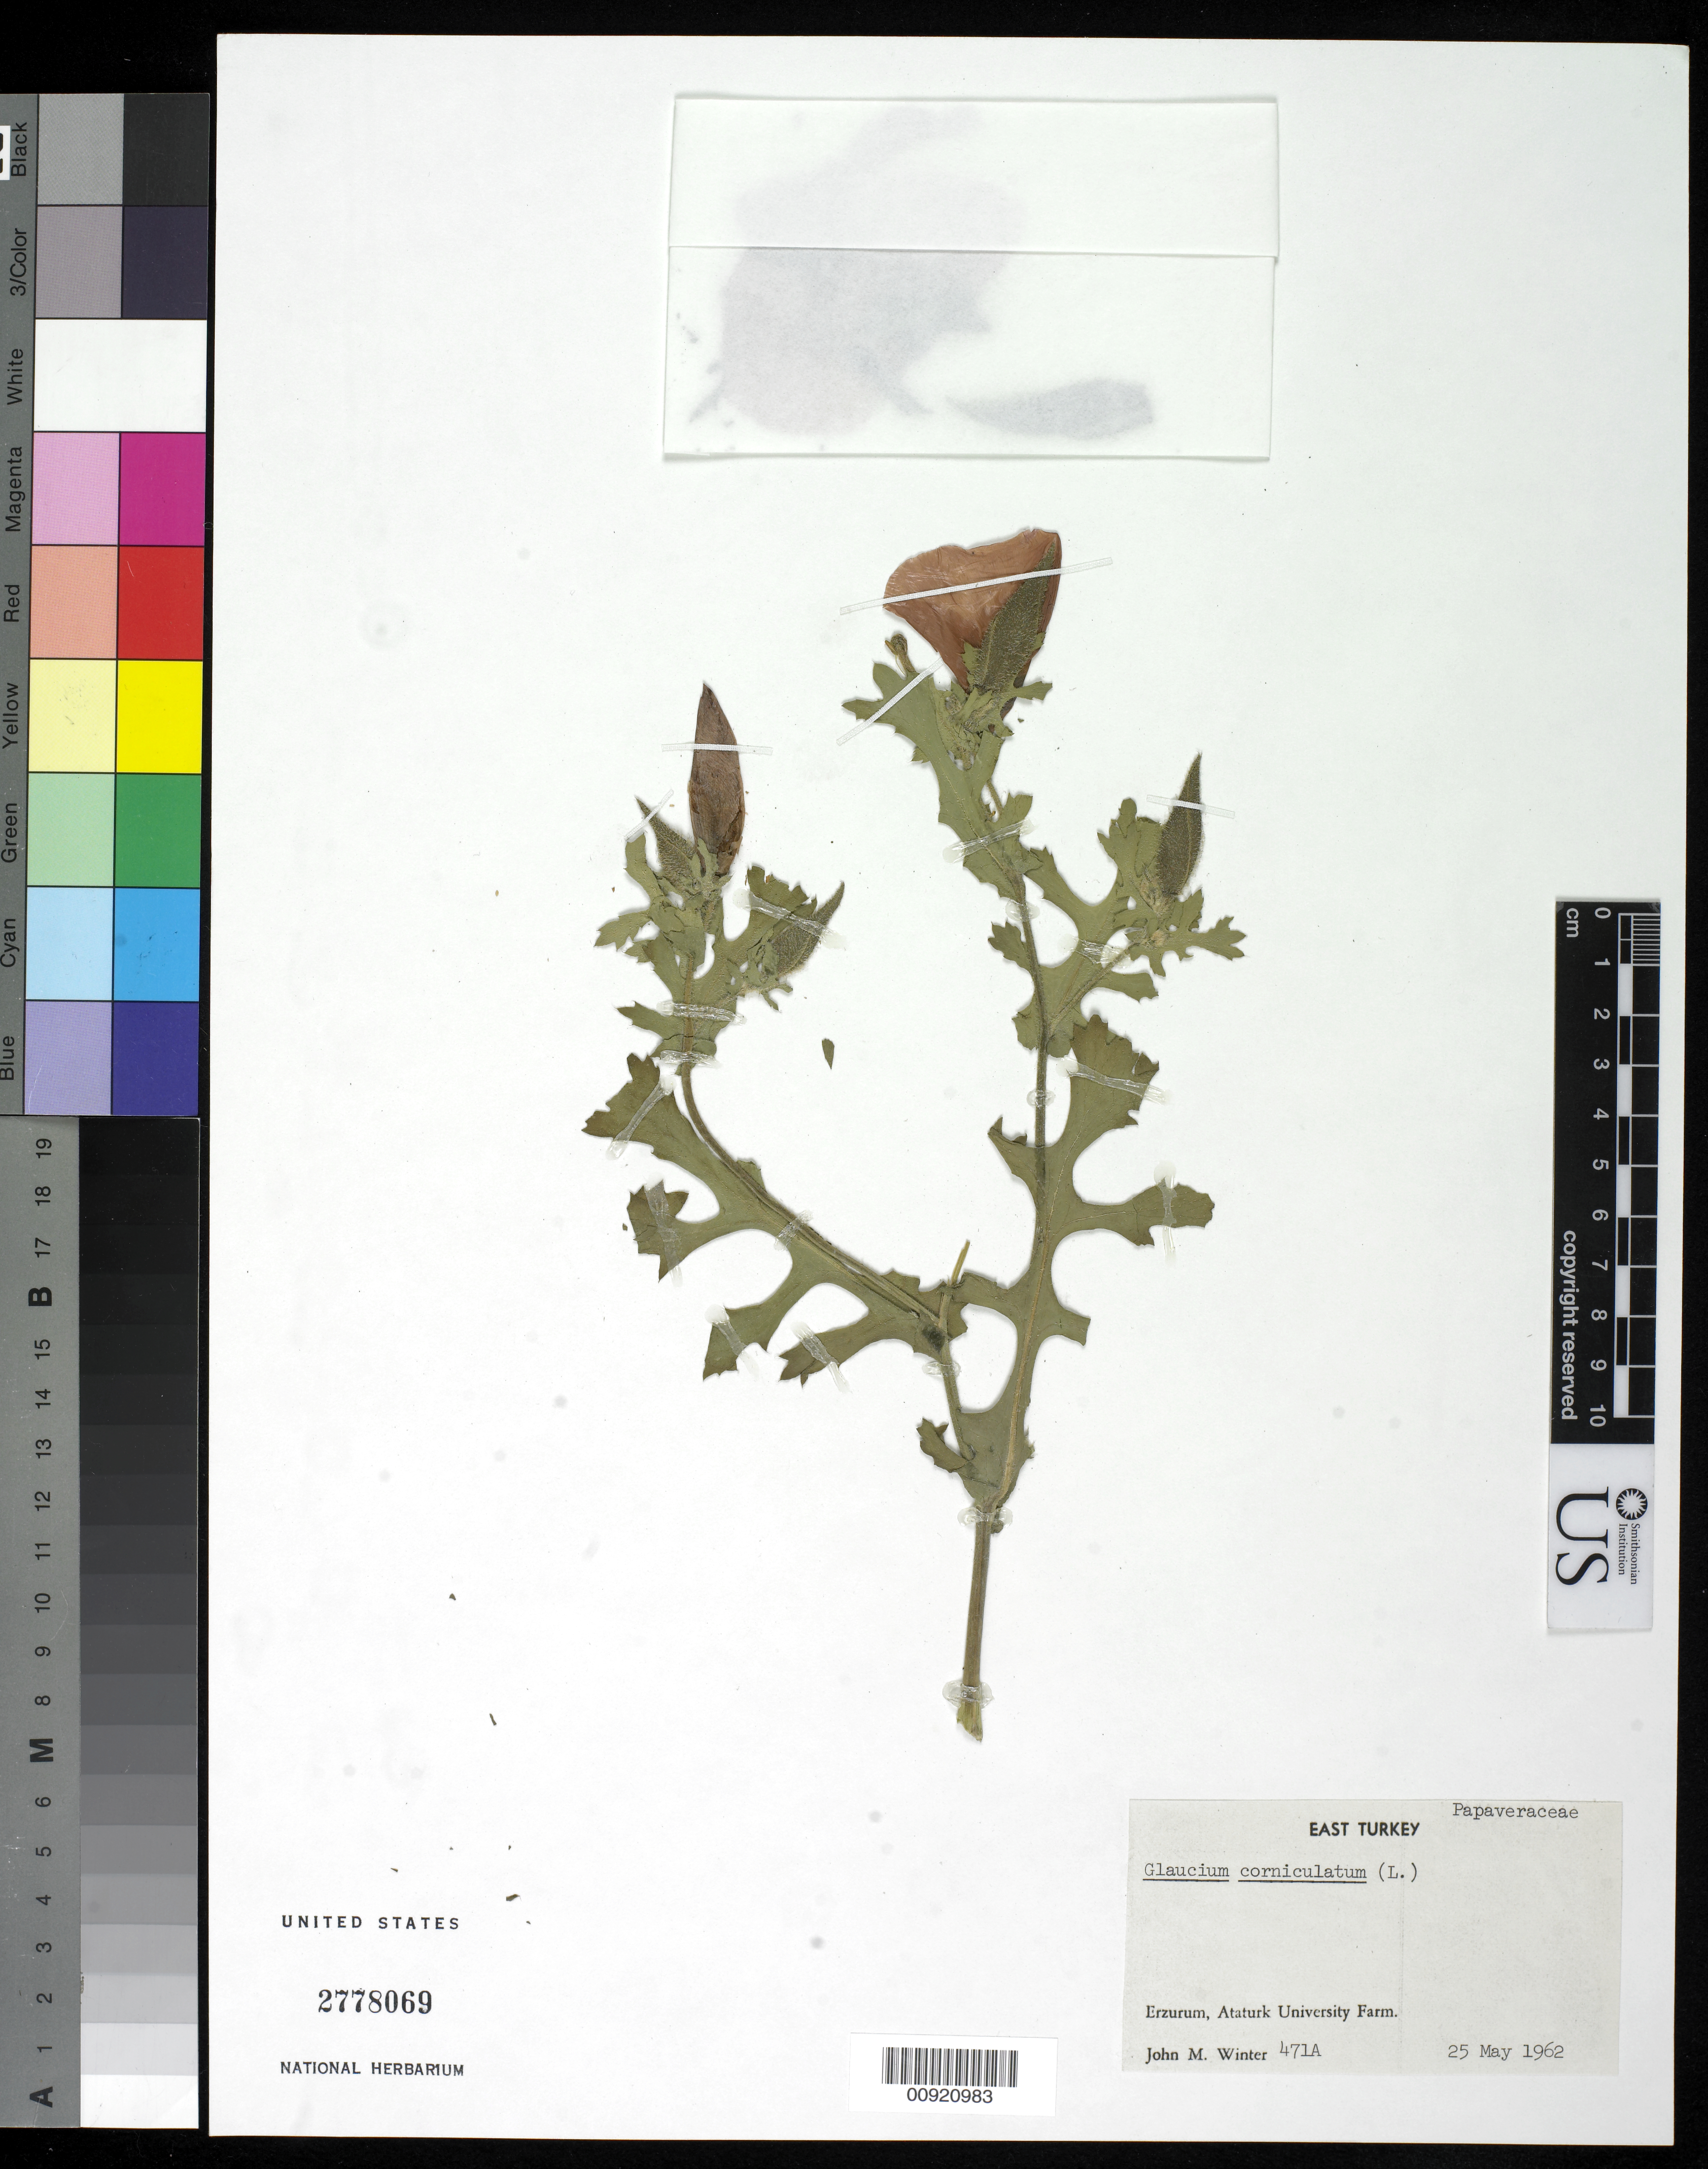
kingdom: Plantae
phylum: Tracheophyta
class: Magnoliopsida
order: Ranunculales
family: Papaveraceae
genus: Glaucium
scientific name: Glaucium corniculatum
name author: Curt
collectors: J. M. Winter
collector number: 471A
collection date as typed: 25 May 1962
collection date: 1962-05-25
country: Turkey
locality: East Turkey: Erzurum, Ataturk University Farm.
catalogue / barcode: US 2778069